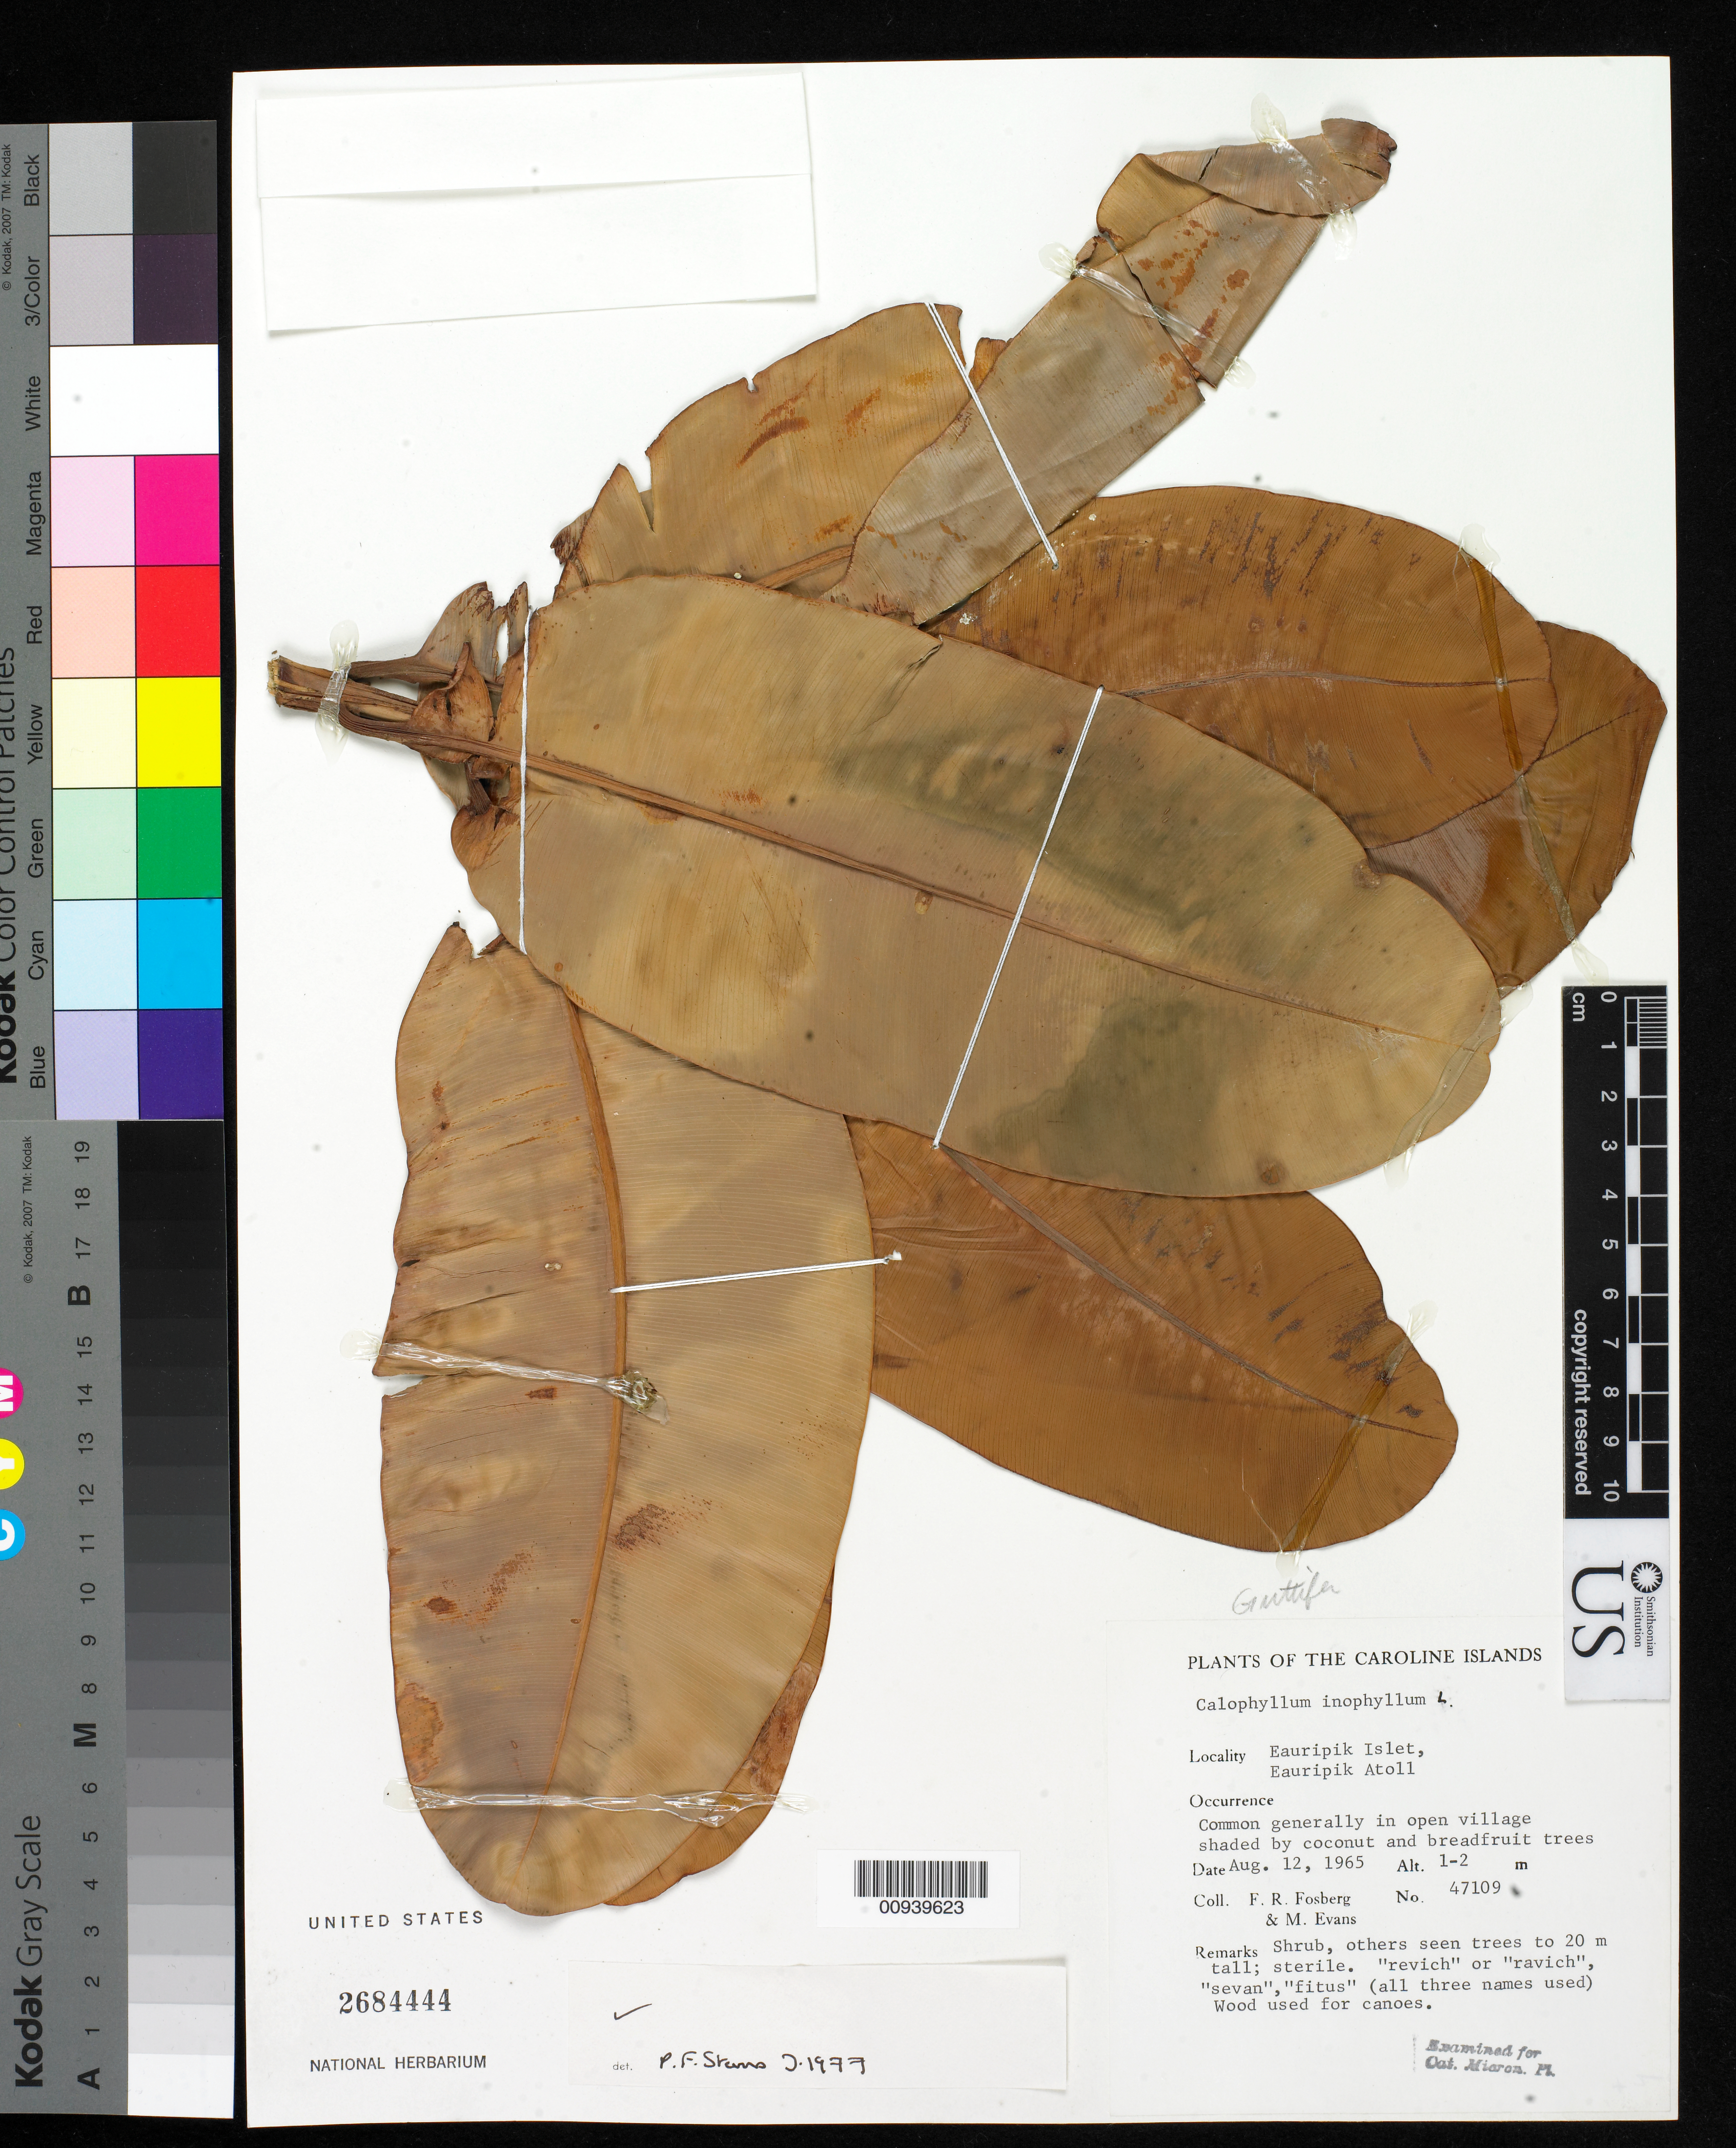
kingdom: Plantae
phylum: Tracheophyta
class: Magnoliopsida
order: Malpighiales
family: Calophyllaceae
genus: Calophyllum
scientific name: Calophyllum inophyllum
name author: L.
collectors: F. R. Fosberg & M. Evans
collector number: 47109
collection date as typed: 12 Aug 1965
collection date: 1965-08-12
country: Micronesia, Federated States of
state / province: Yap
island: Eauripik Atoll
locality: Eauripik Islet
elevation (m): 1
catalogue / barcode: US 2684444